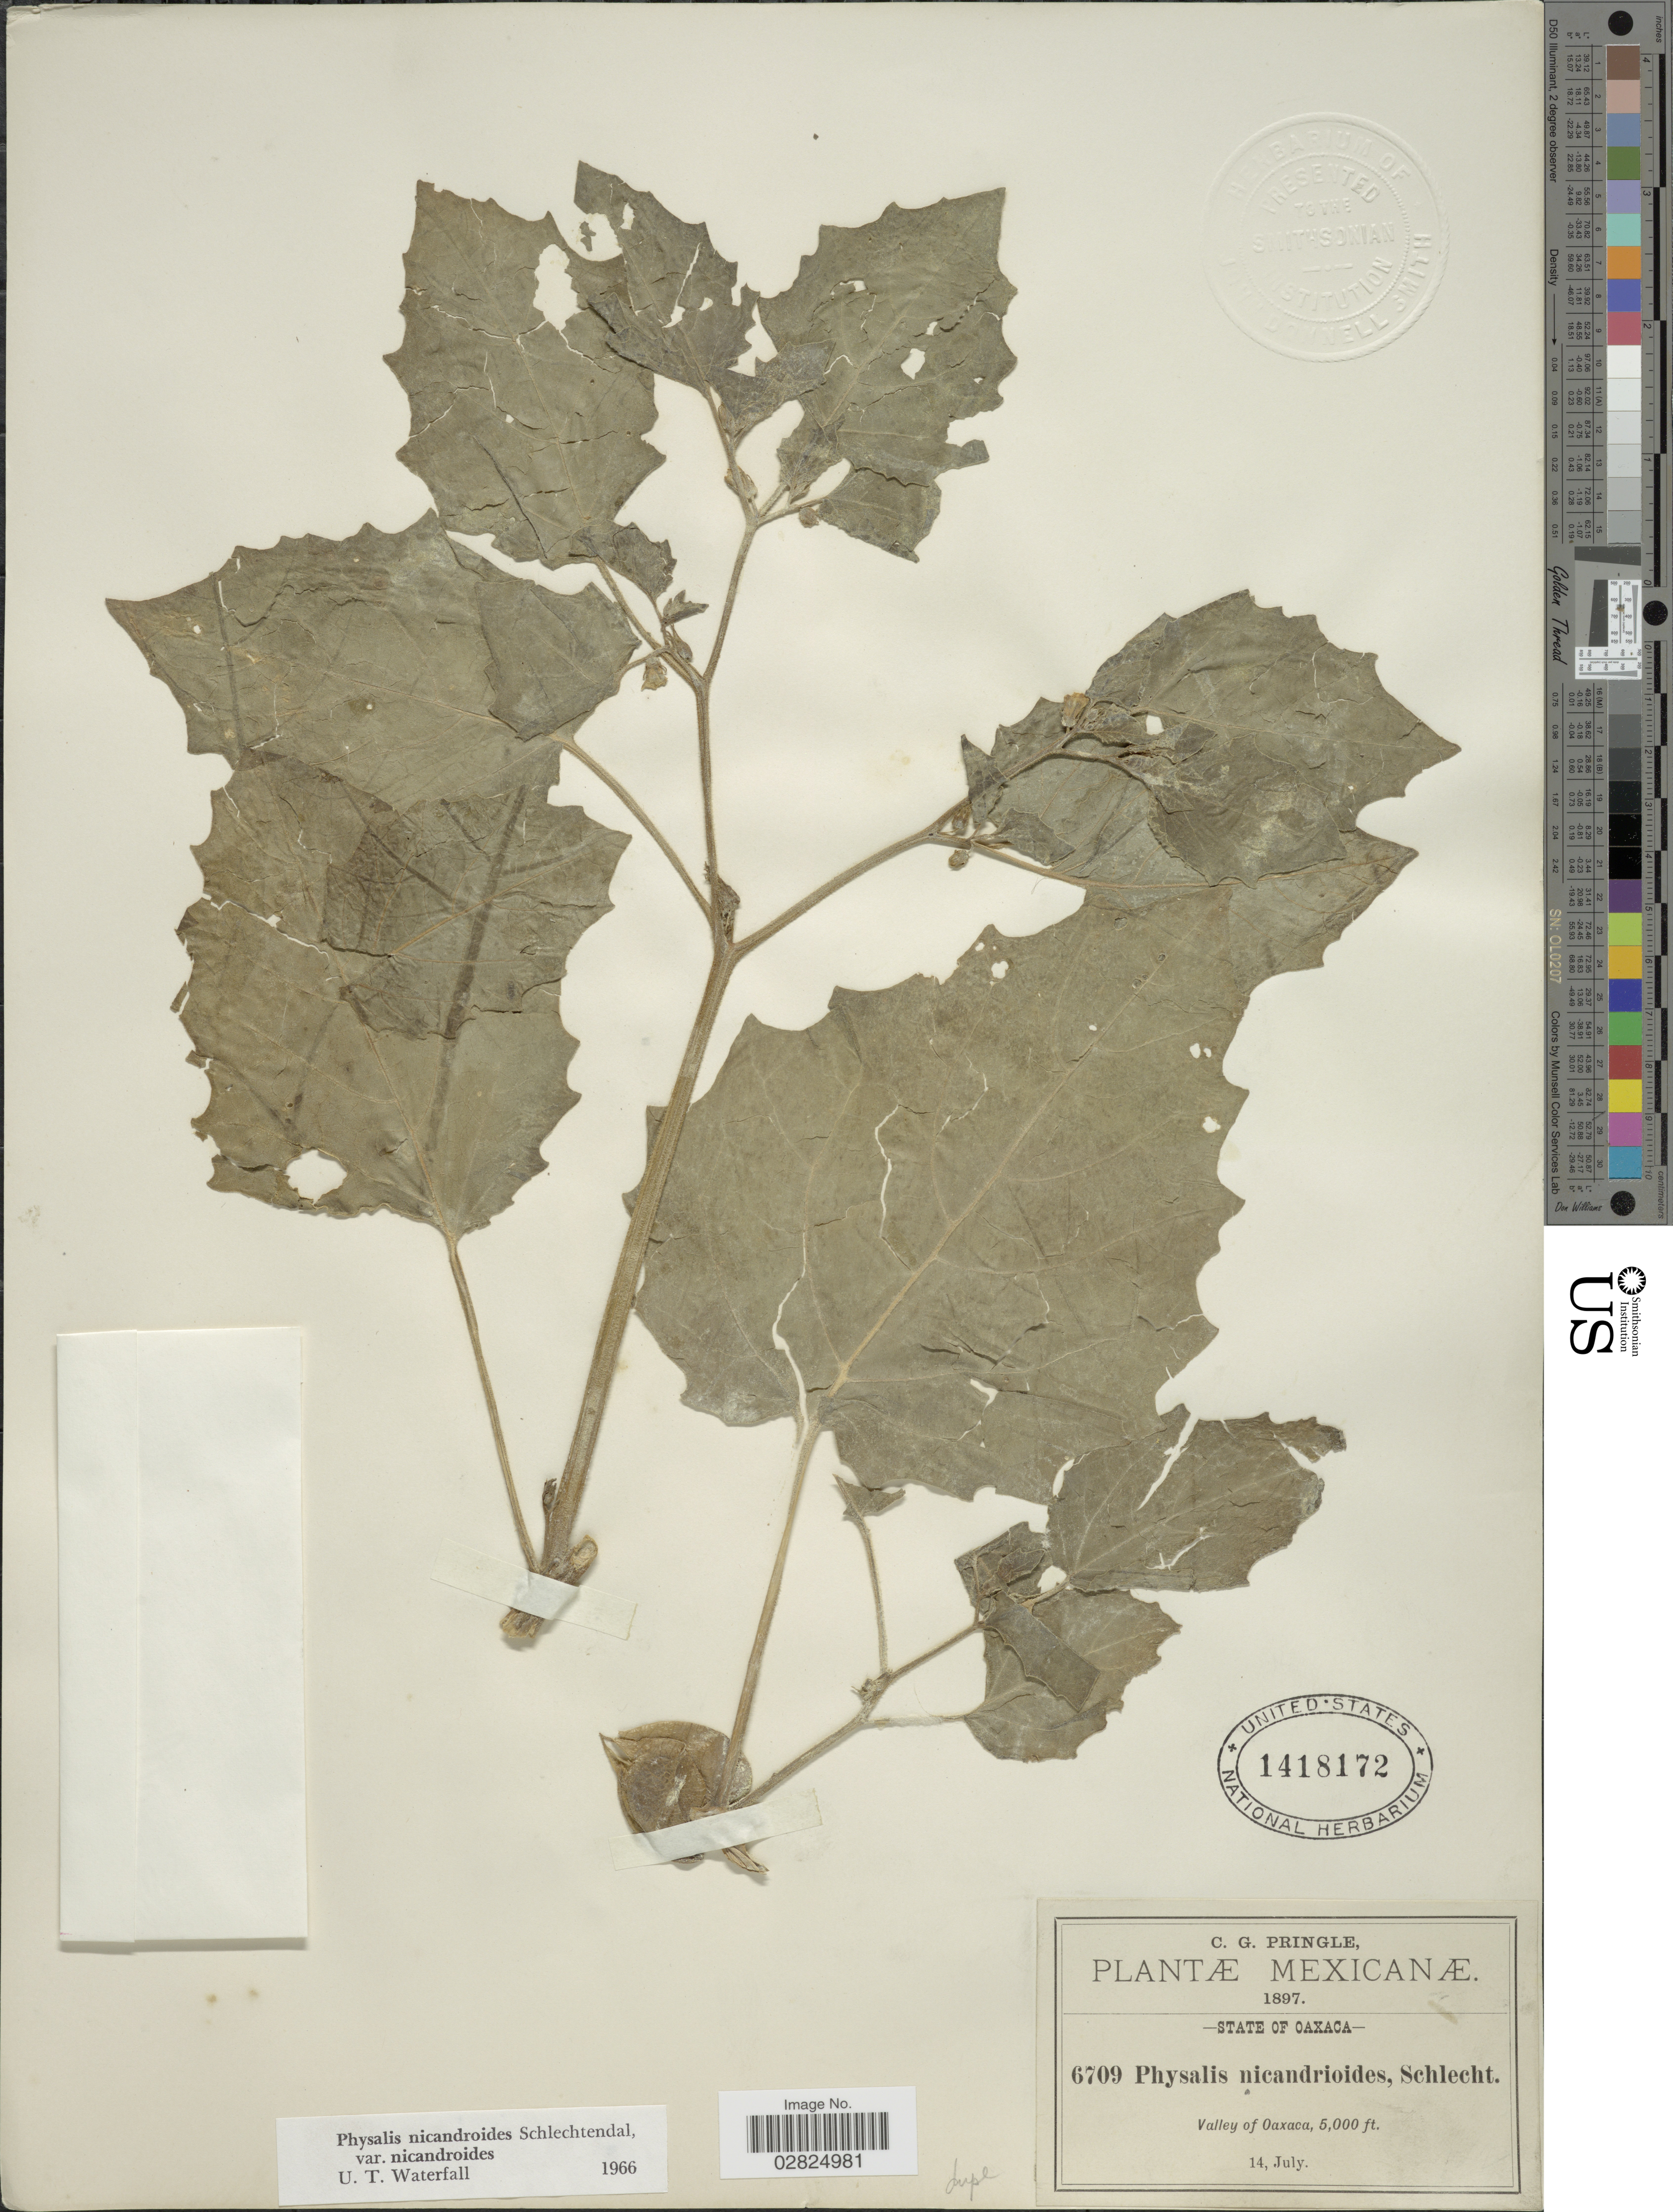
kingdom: Plantae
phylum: Tracheophyta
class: Magnoliopsida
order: Solanales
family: Solanaceae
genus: Physalis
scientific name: Physalis nicandroides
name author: Schltdl.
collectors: C. G. Pringle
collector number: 6709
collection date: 1897-07-14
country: Mexico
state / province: Oaxaca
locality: Valley of Oaxaca.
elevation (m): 1524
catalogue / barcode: US 1418172